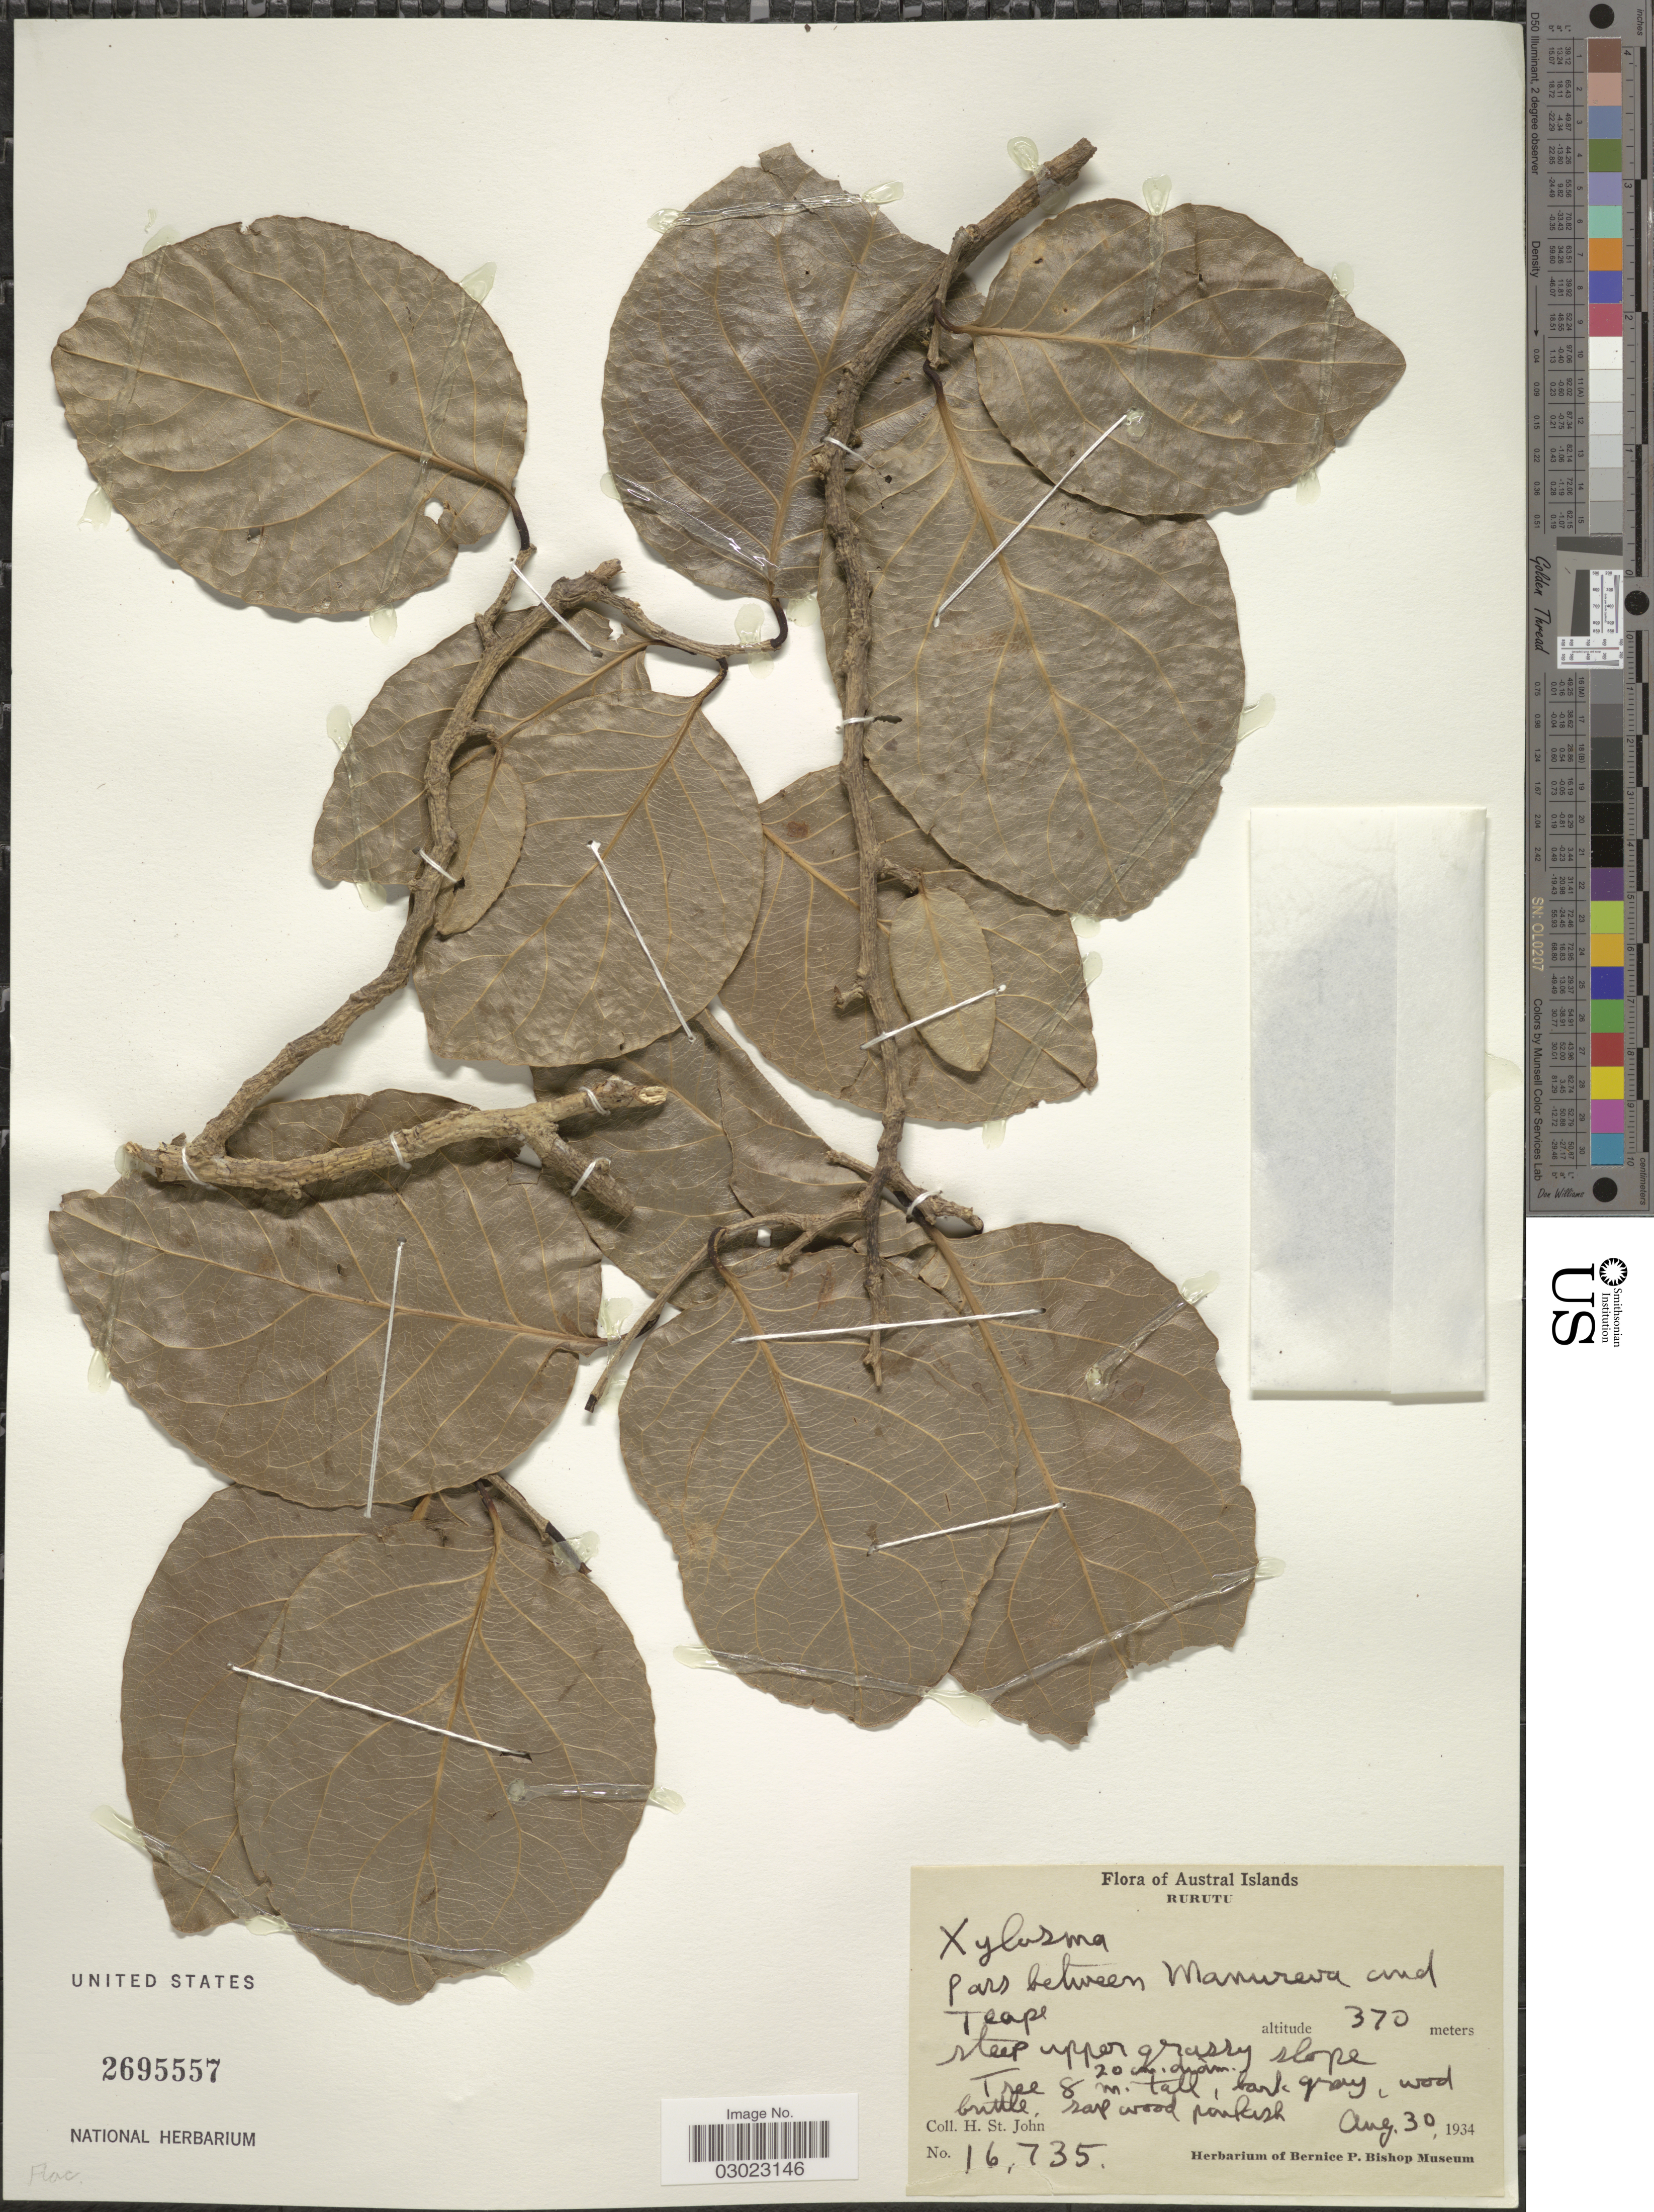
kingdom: Plantae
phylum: Tracheophyta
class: Magnoliopsida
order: Malpighiales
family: Salicaceae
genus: Homalium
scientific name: Homalium sp.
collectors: H. St. John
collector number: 16735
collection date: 1934-08-30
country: French Polynesia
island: Rurutu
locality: Austral Islands. Rurutu. Pars between Manureva and Teape.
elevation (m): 370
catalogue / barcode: US 2695557